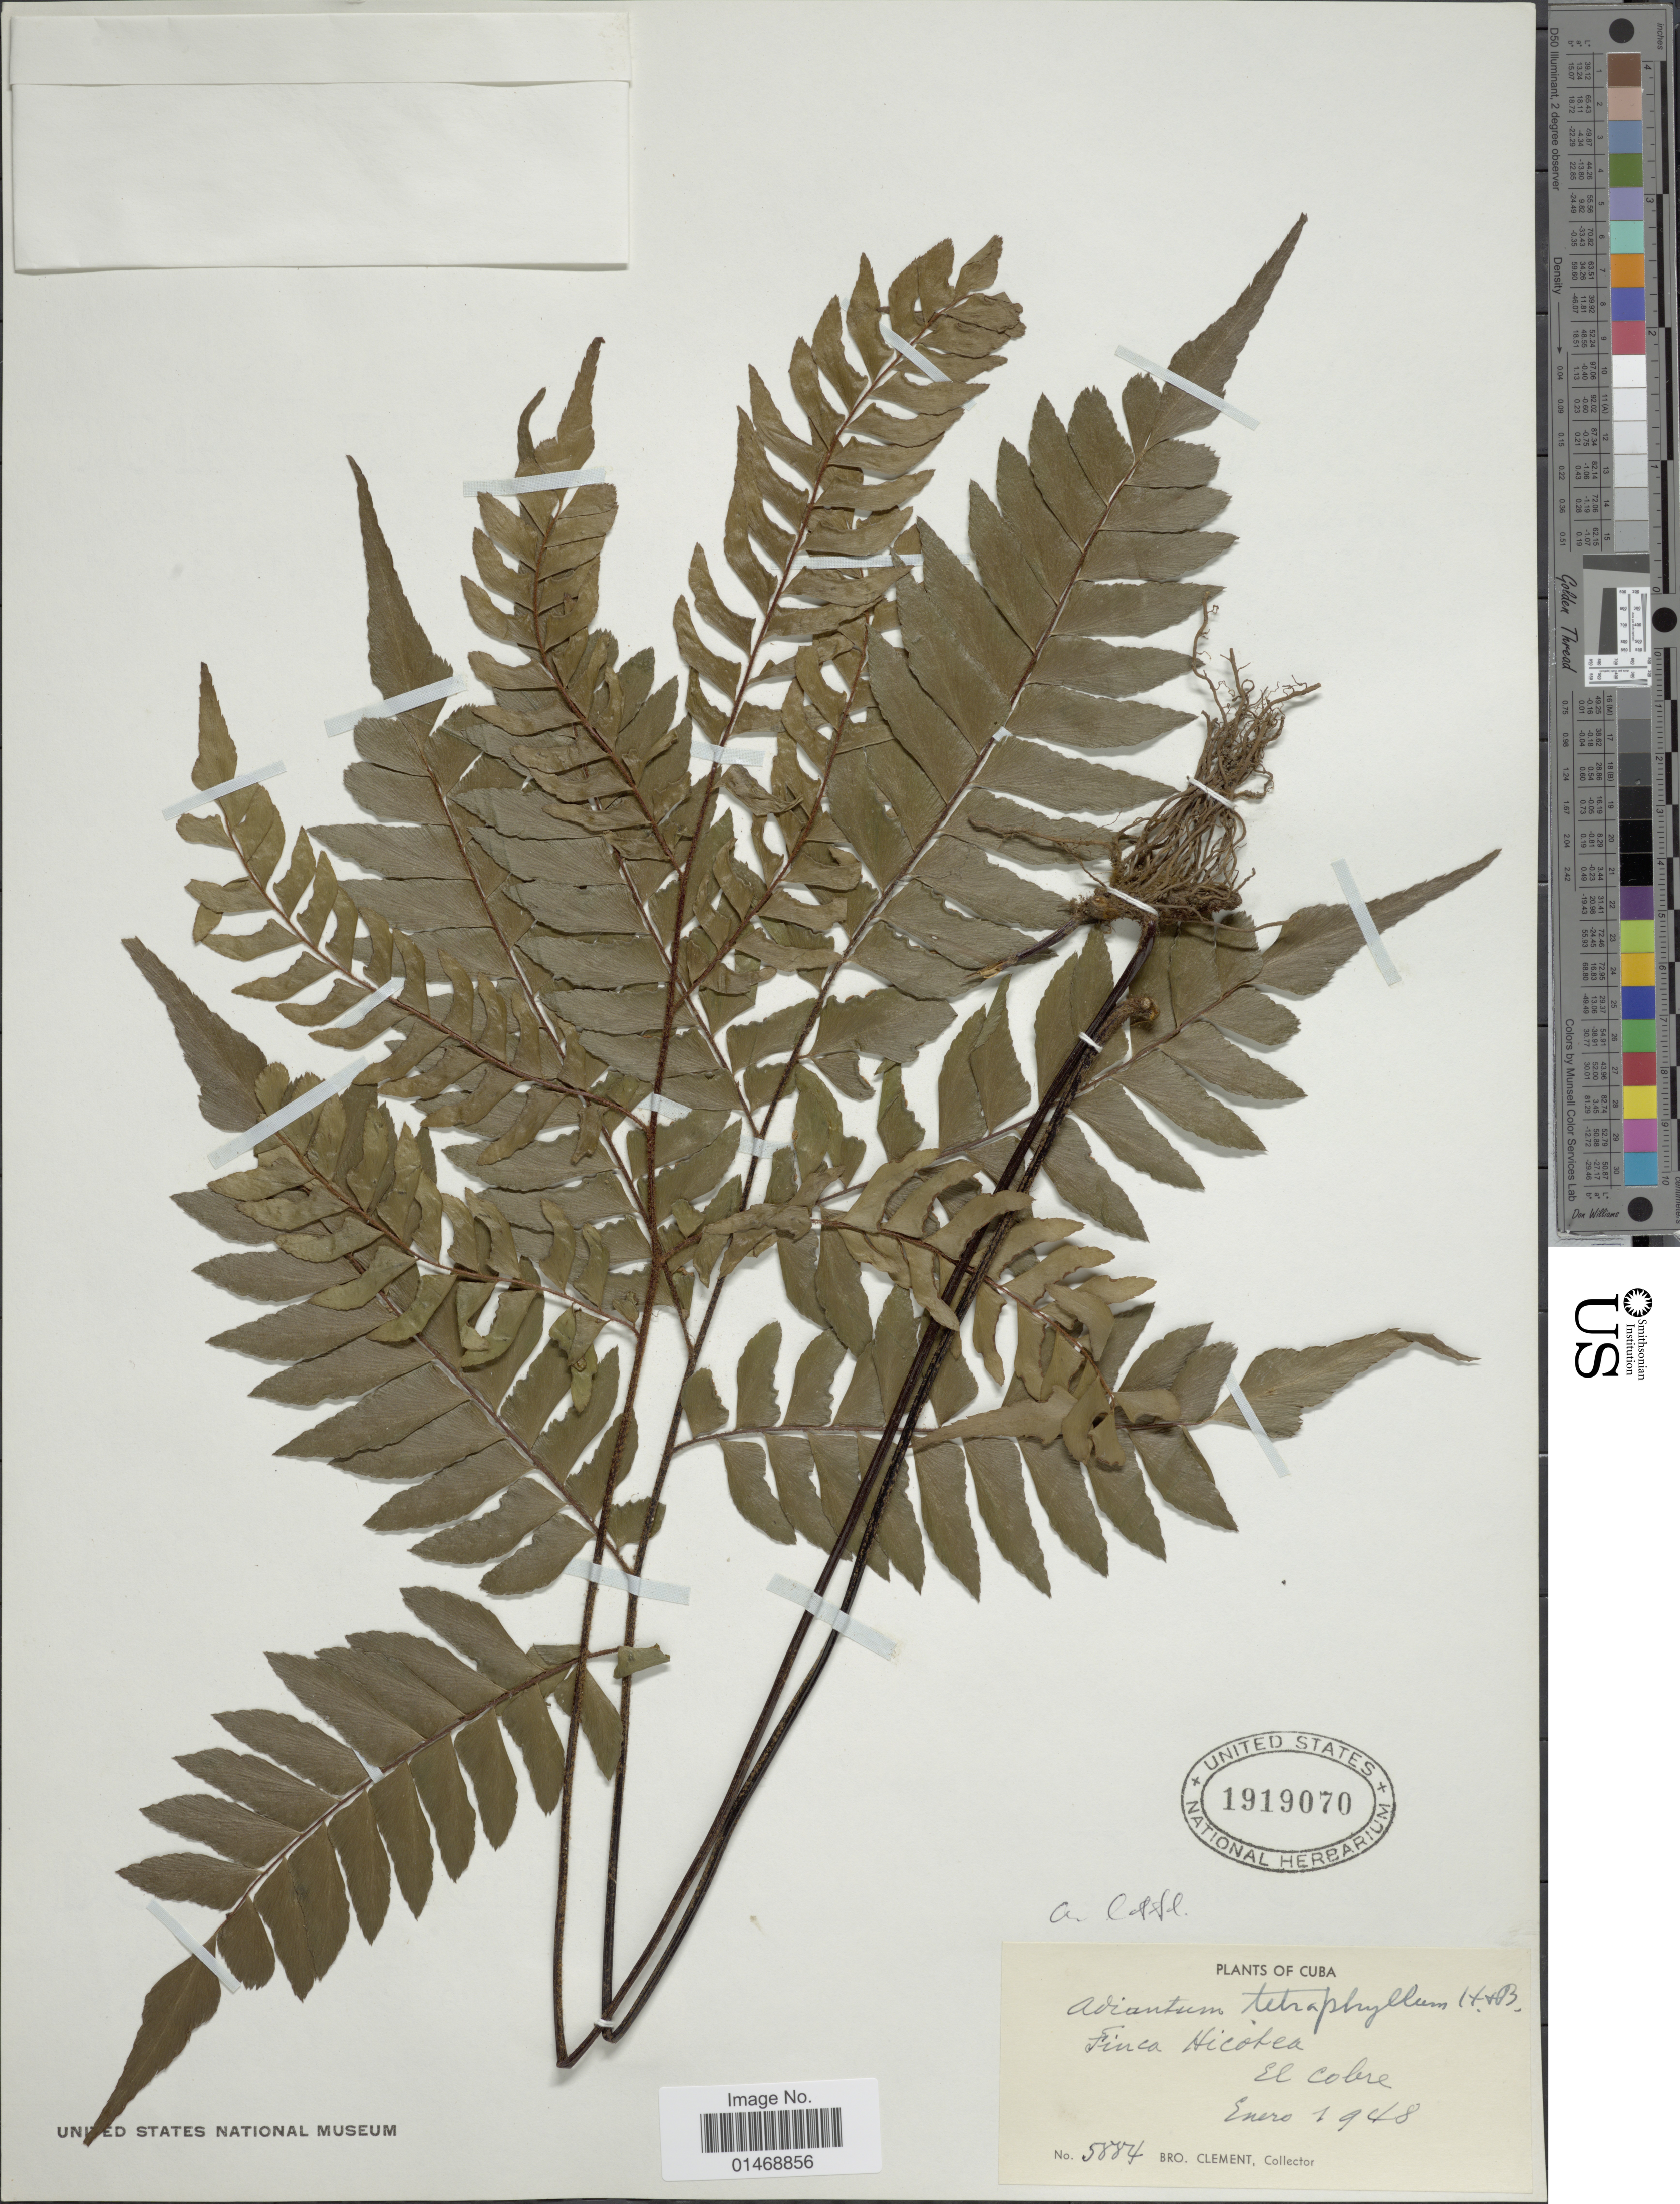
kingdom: Plantae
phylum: Tracheophyta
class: Polypodiopsida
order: Polypodiales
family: Pteridaceae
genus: Adiantum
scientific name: Adiantum latifolium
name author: Lam.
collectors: B. Clement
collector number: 5884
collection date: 1948-01-01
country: Cuba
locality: Finca Hicotea, El Cobre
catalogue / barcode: US 1919070